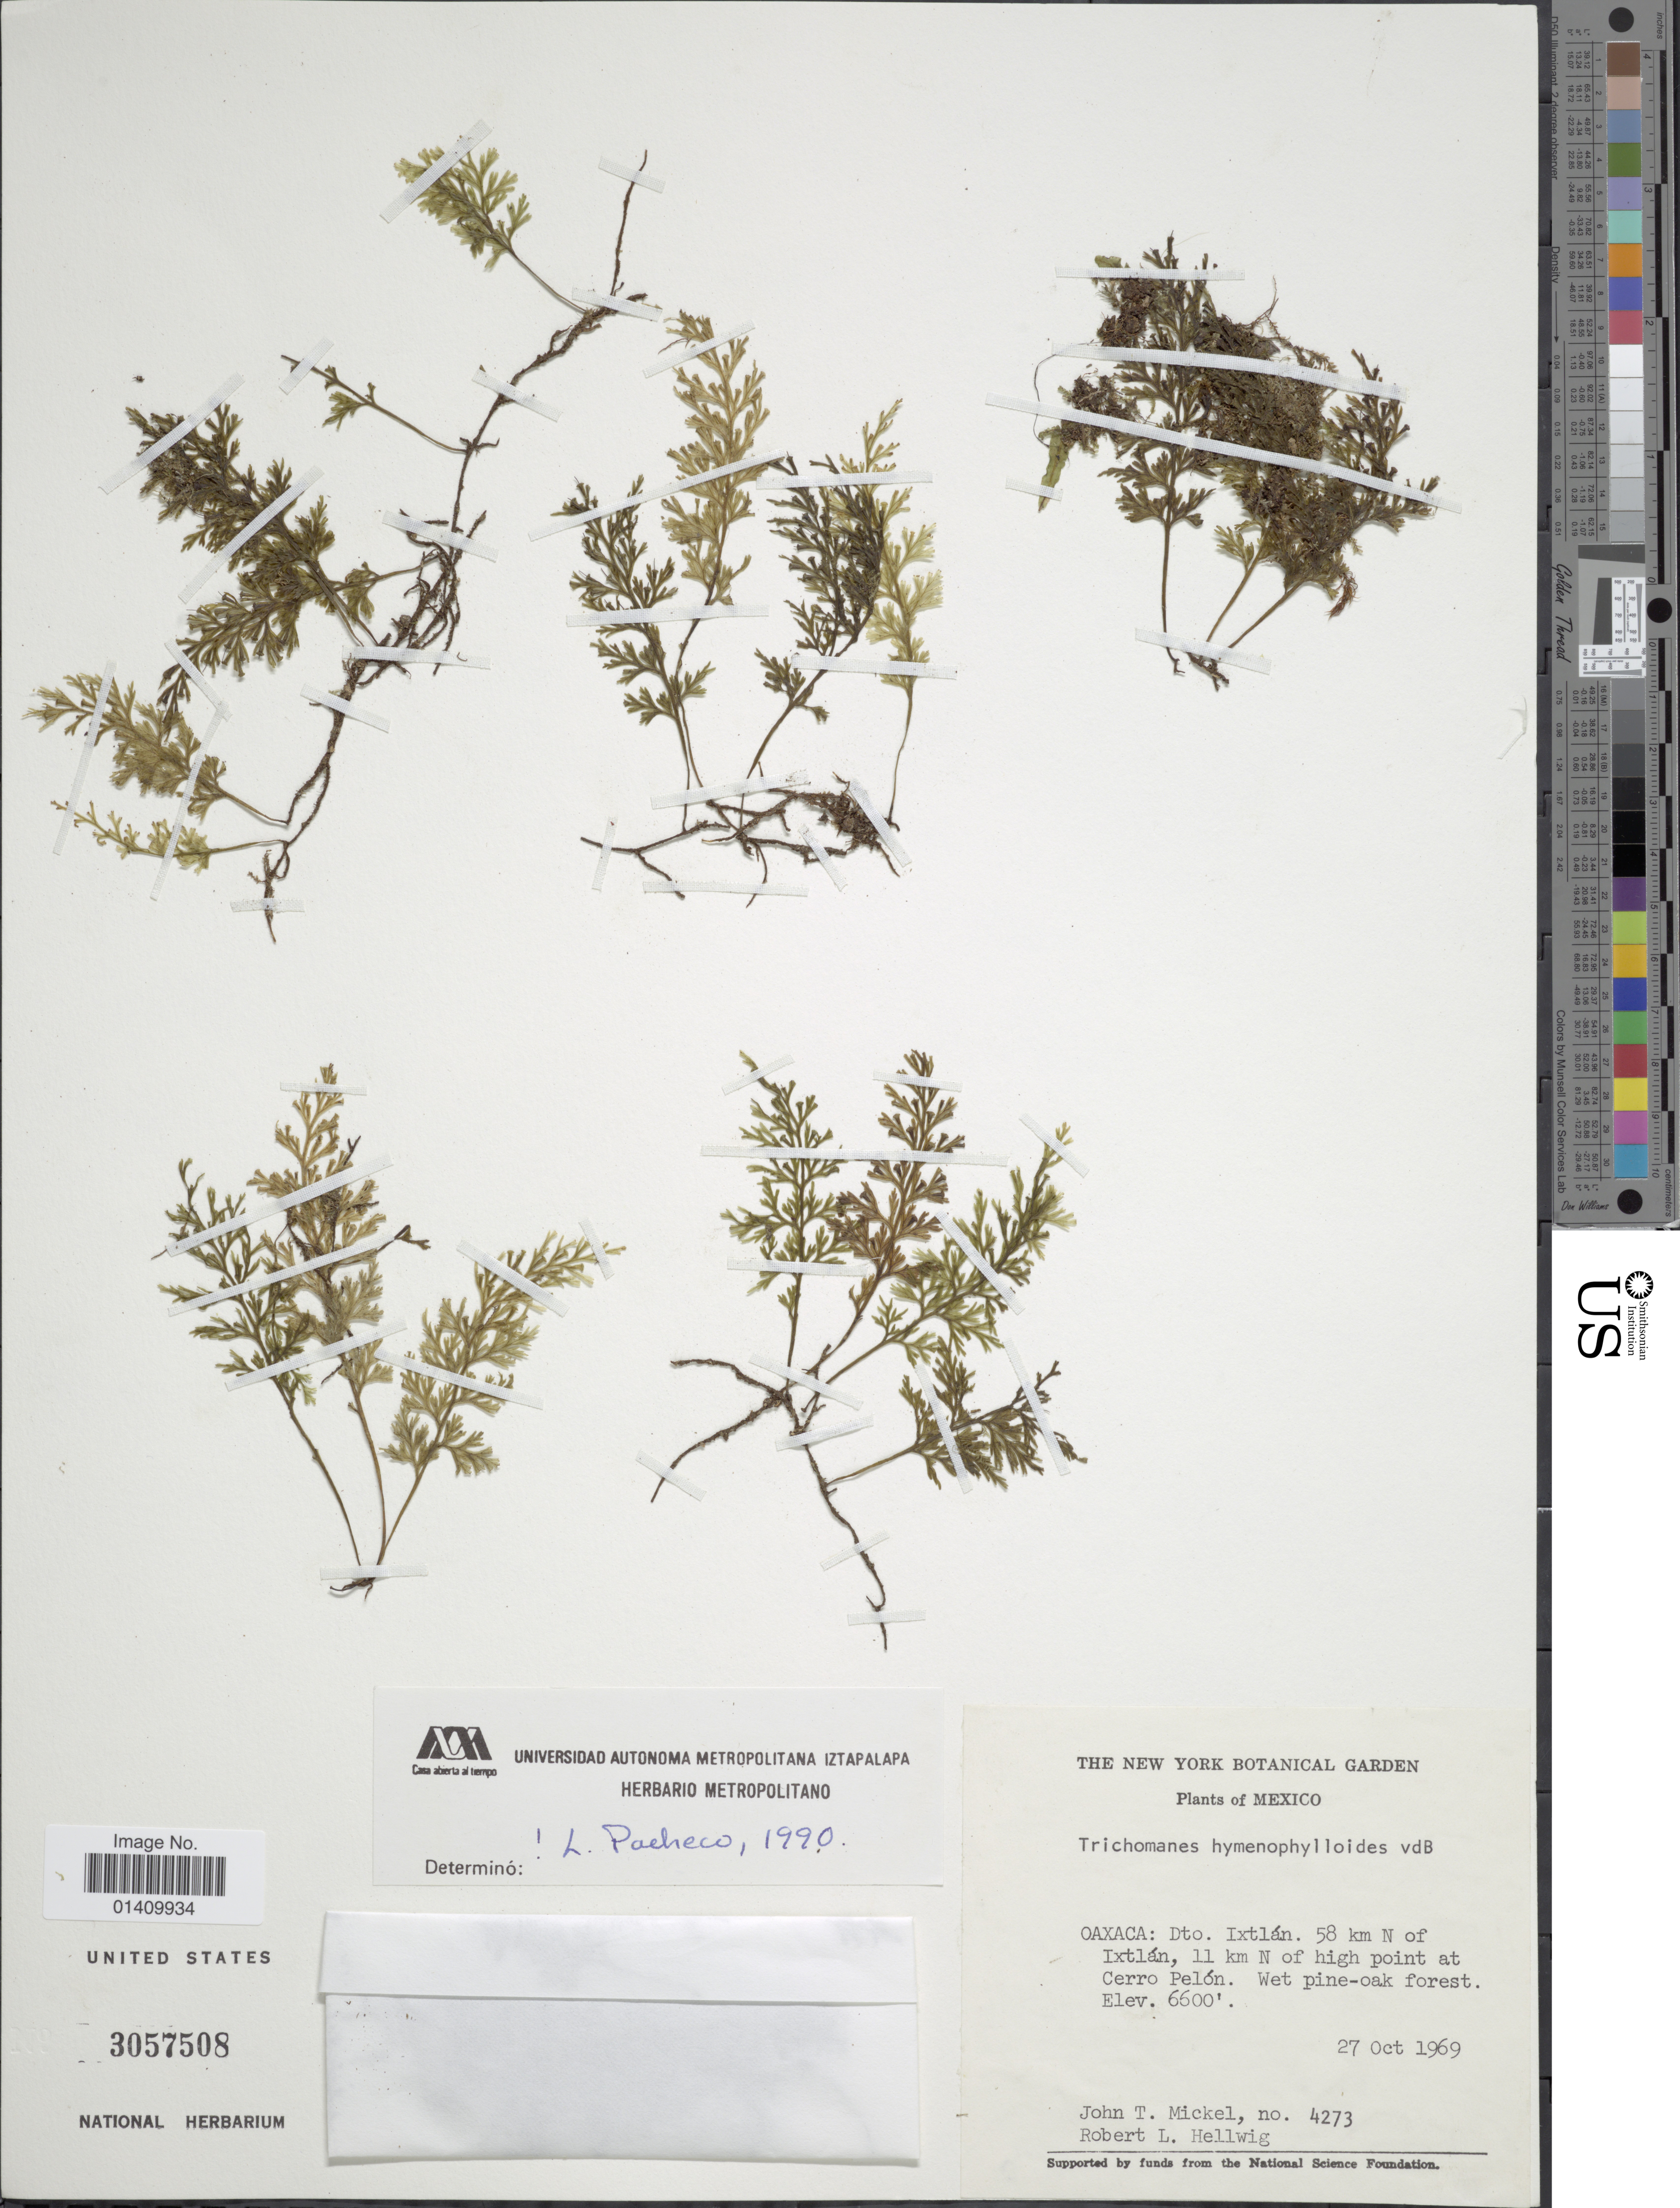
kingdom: Plantae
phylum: Tracheophyta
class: Polypodiopsida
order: Hymenophyllales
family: Hymenophyllaceae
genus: Polyphlebium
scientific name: Polyphlebium hymenophylloides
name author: (Bosch) Ebihara & Dubuisson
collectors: J. T. Mickel & R. Hellwig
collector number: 4273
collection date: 1969-10-27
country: Mexico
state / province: Oaxaca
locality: Oaxaca: Dto. Ixtlan 58 km N of Ixtlan 11km N of high point at Cerro Pelon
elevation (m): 2012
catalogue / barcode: US 3057508